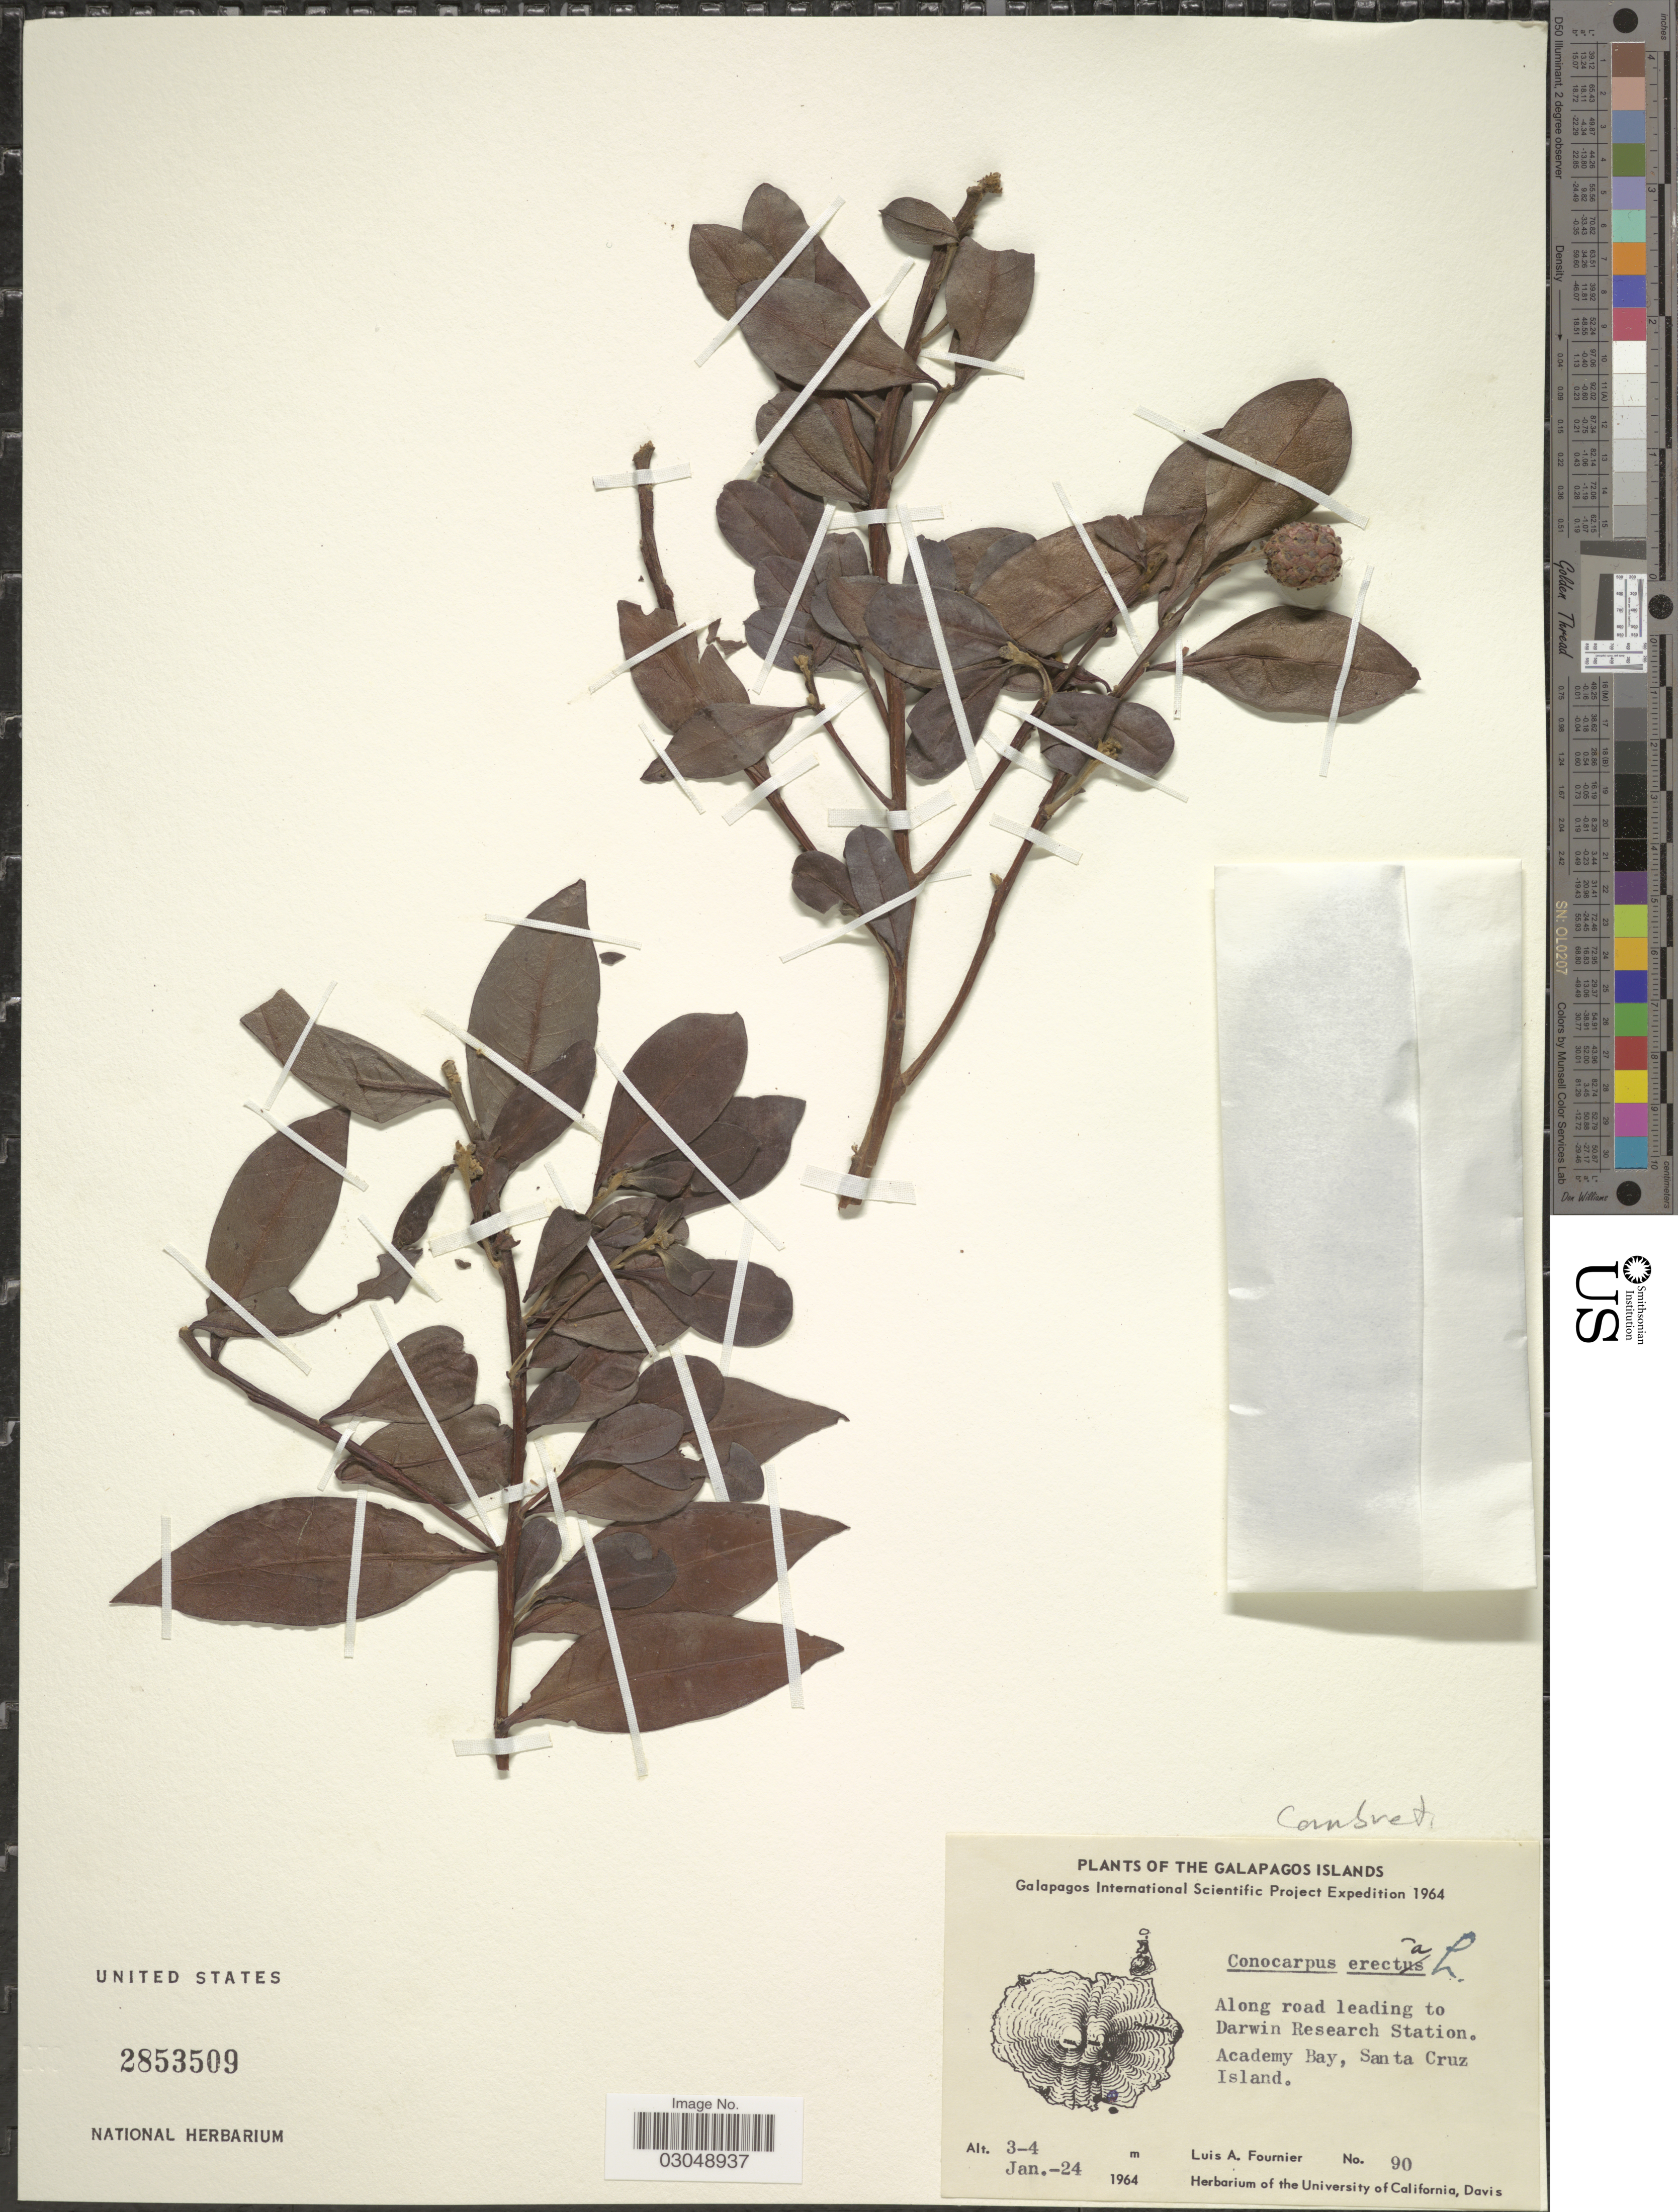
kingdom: Plantae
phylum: Tracheophyta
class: Magnoliopsida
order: Myrtales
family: Combretaceae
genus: Conocarpus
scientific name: Conocarpus erectus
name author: L.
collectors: L. A. Fournier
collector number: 90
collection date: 1964-01-24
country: Ecuador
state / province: Colón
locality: The Galapagos Islands. Along road leading to Darwin Research Station. Academy Bay, Santa Cruz Island.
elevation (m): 3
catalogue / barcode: US 2853509